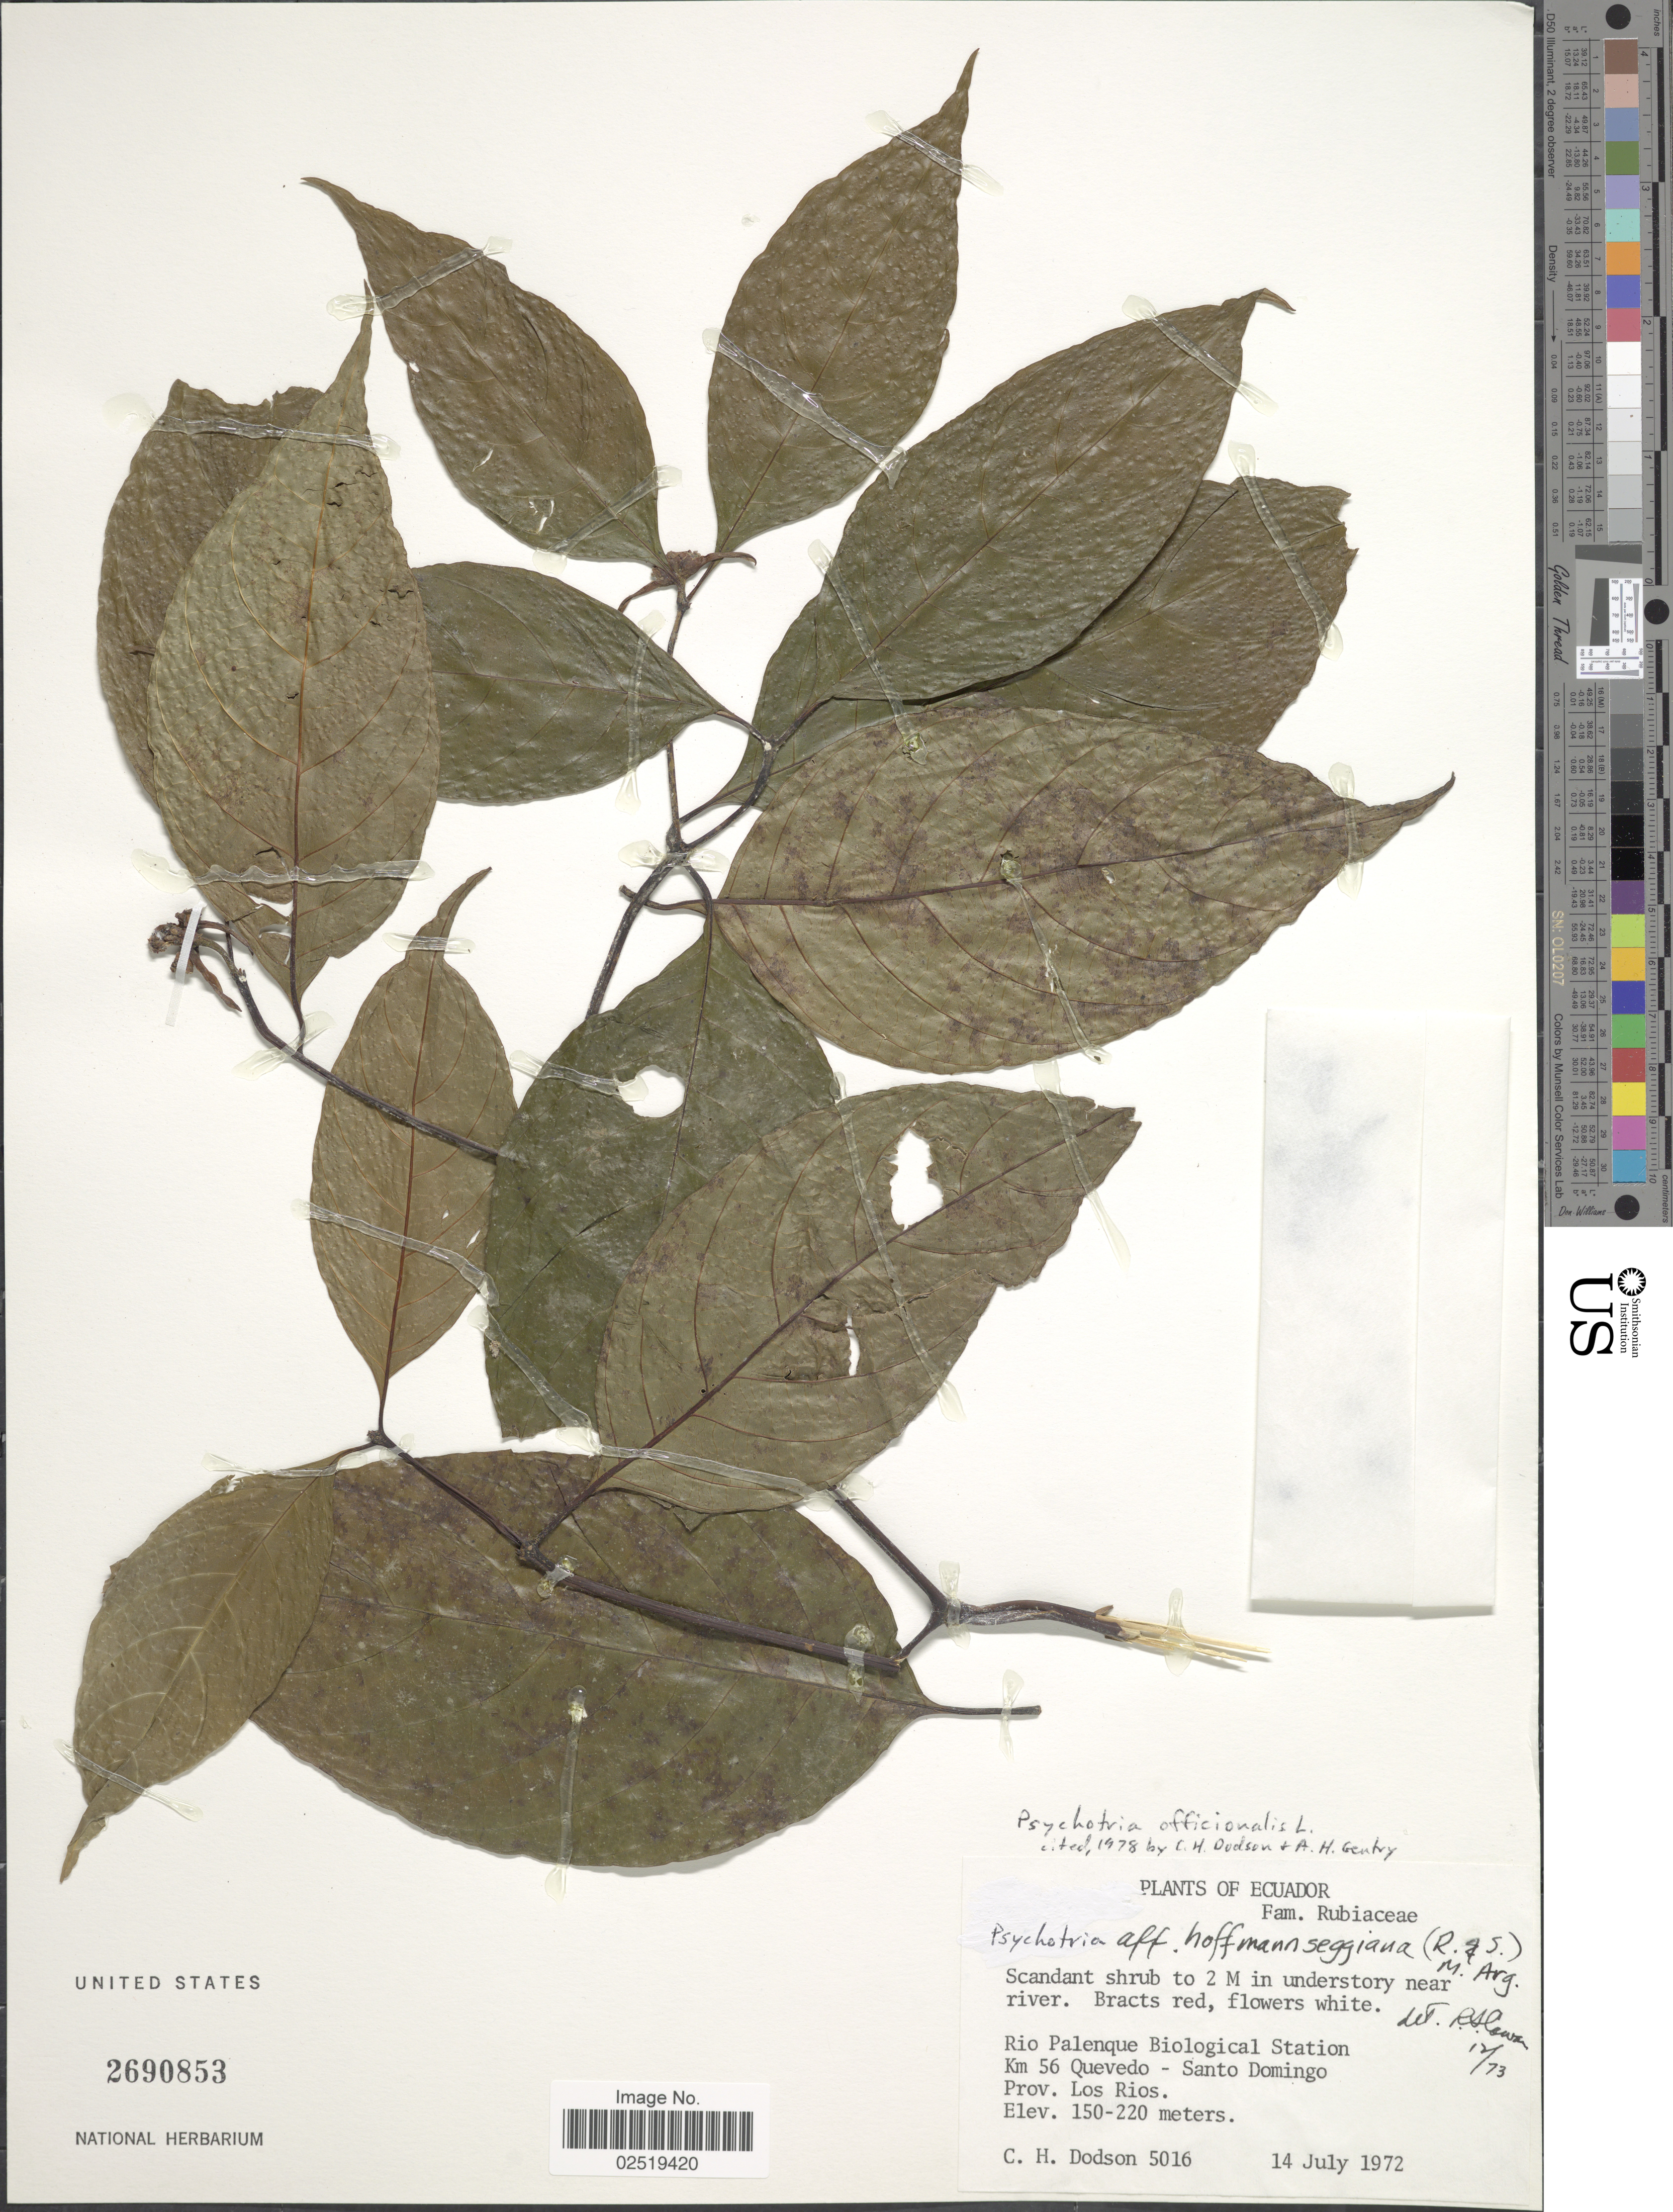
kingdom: Plantae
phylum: Tracheophyta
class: Magnoliopsida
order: Gentianales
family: Rubiaceae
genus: Psychotria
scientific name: Psychotria hoffmannseggiana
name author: (Willd. ex Roem. & Schult.) Müll. Arg.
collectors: C. H. Dodson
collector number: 5016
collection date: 1972-07-14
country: Ecuador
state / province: Los Ríos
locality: Scandant scrub to 2 M in understory near river, Rio Palenque Biological Station Km 56 Quevedo-Santo Domingo.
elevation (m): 150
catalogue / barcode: US 2690853